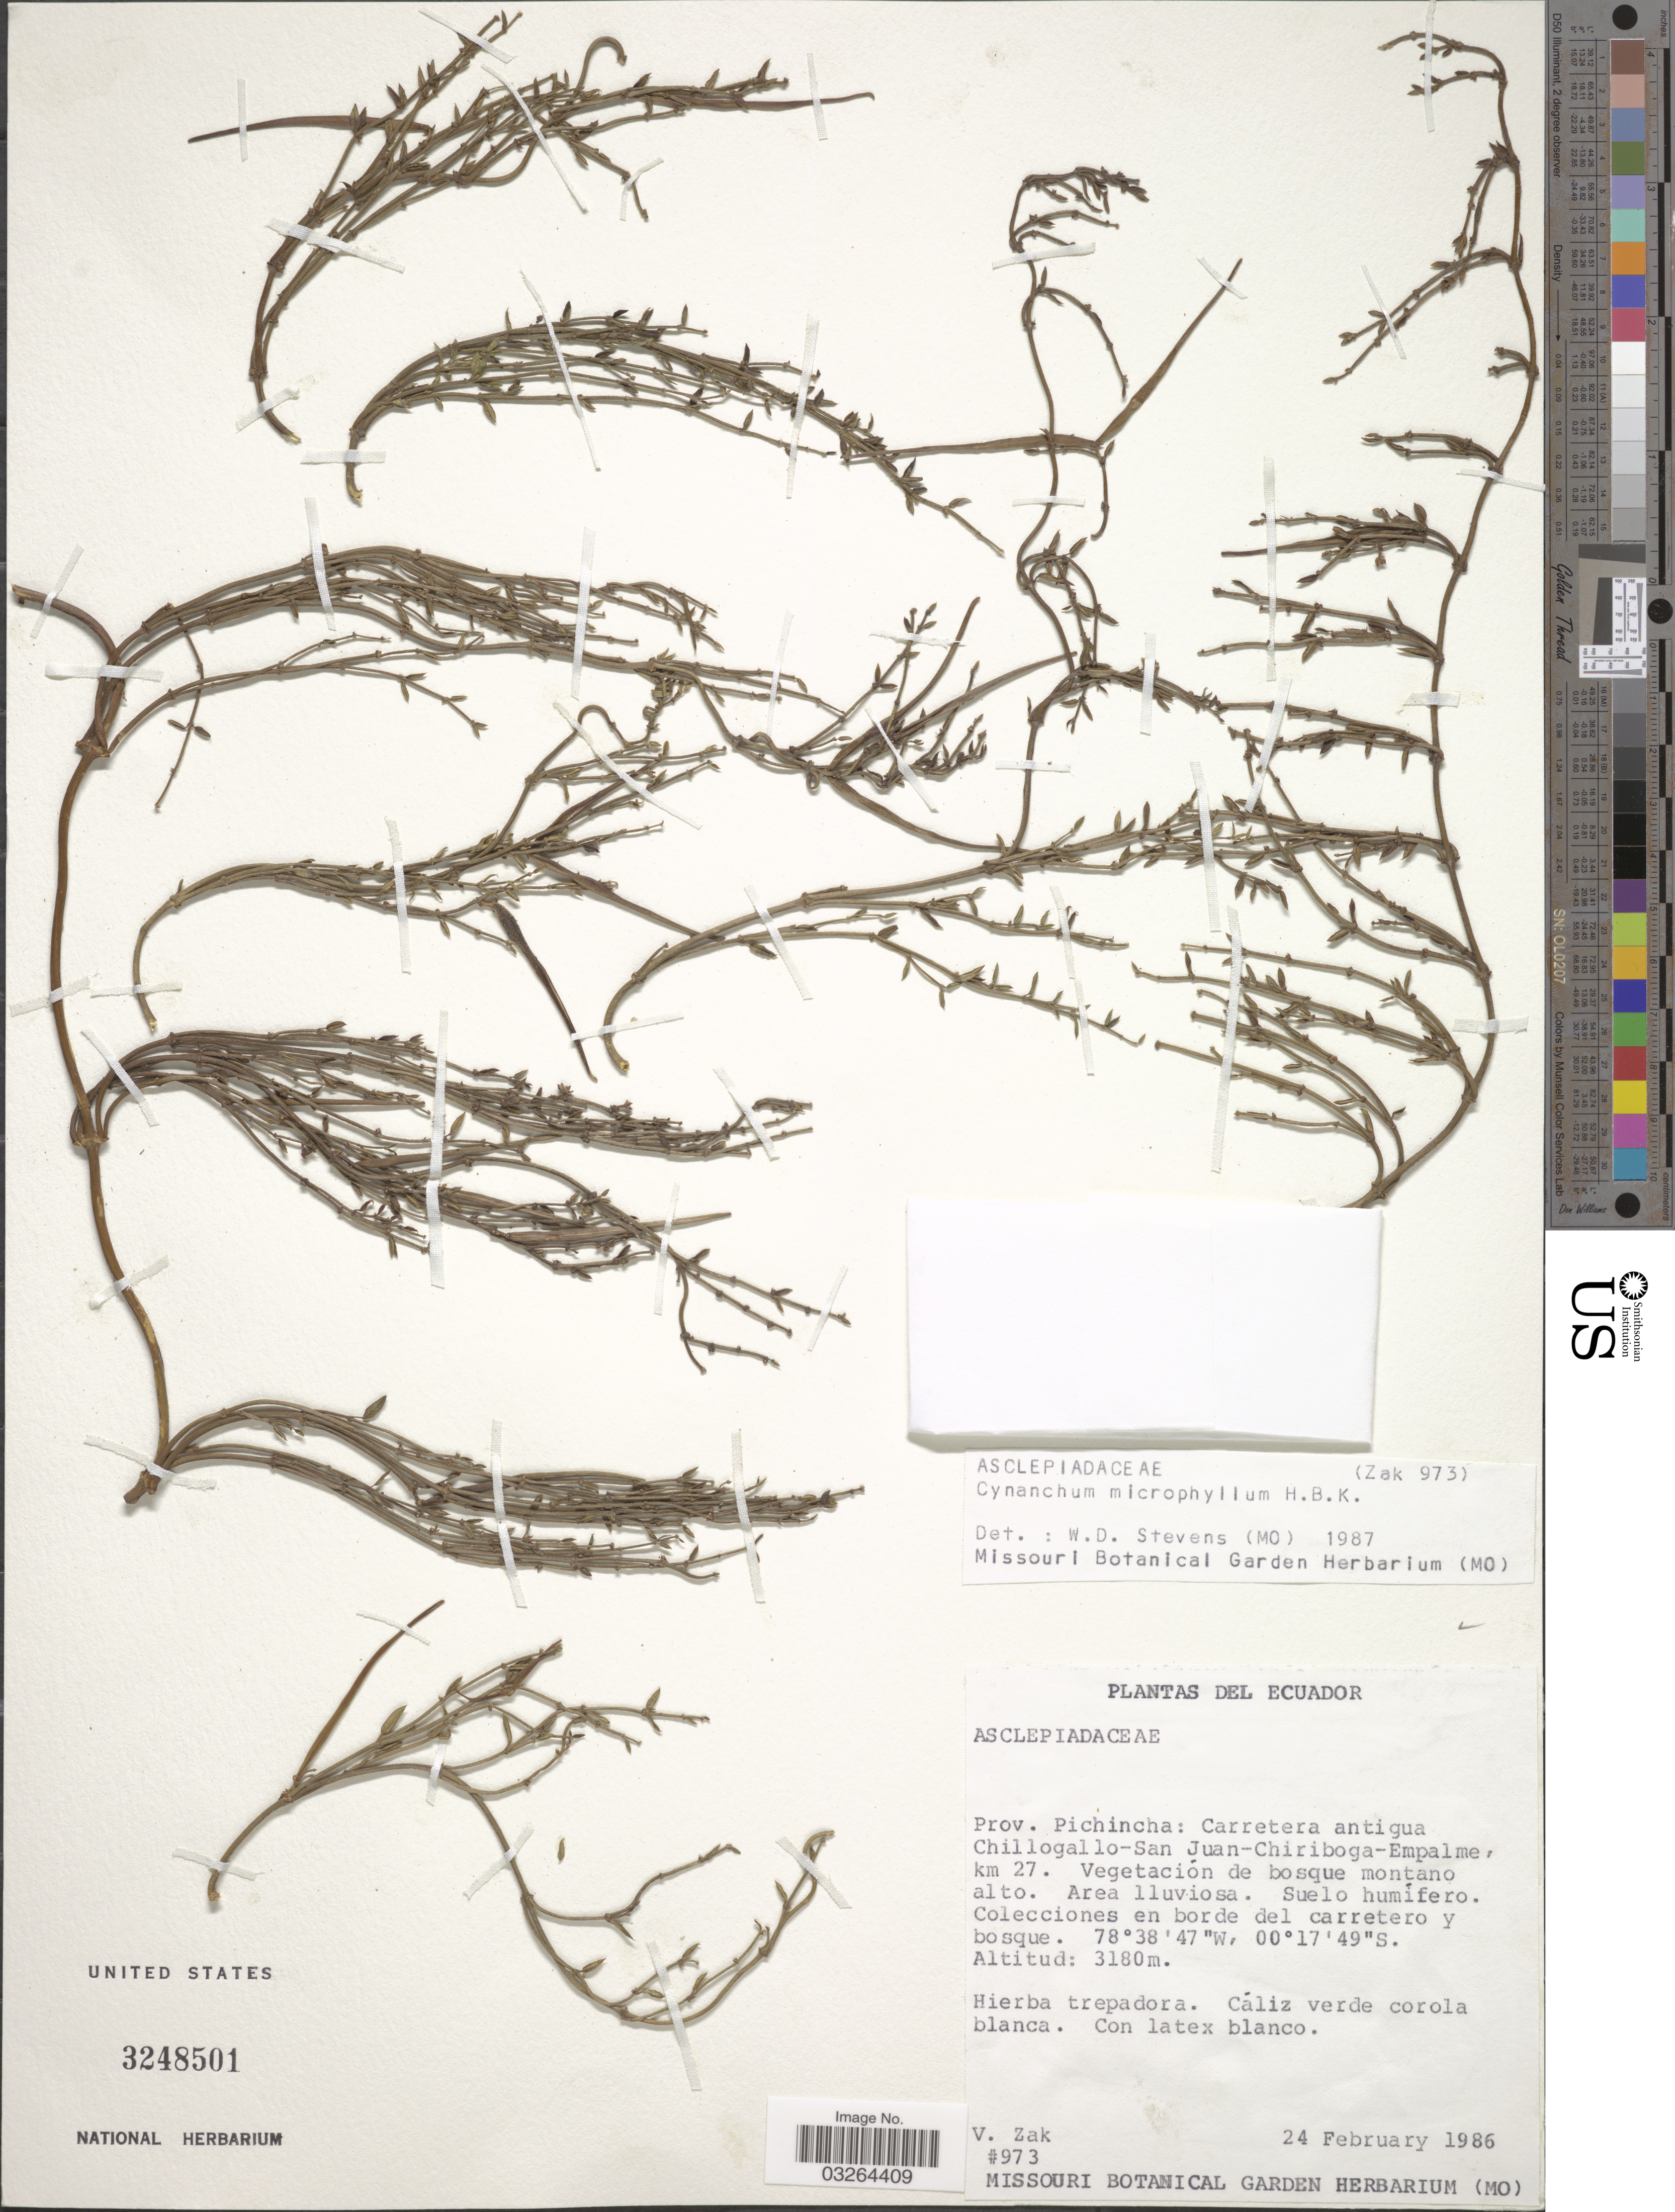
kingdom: Plantae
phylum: Tracheophyta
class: Magnoliopsida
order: Gentianales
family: Apocynaceae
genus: Cynanchum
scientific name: Cynanchum microphyllum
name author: Kunth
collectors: V. Zak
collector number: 973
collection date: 1986-02-24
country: Ecuador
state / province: Pichincha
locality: Carretera antigua Chillogallo-San Juan-Chiriboga-Empalme, km 27.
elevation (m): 3180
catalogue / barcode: US 3248501